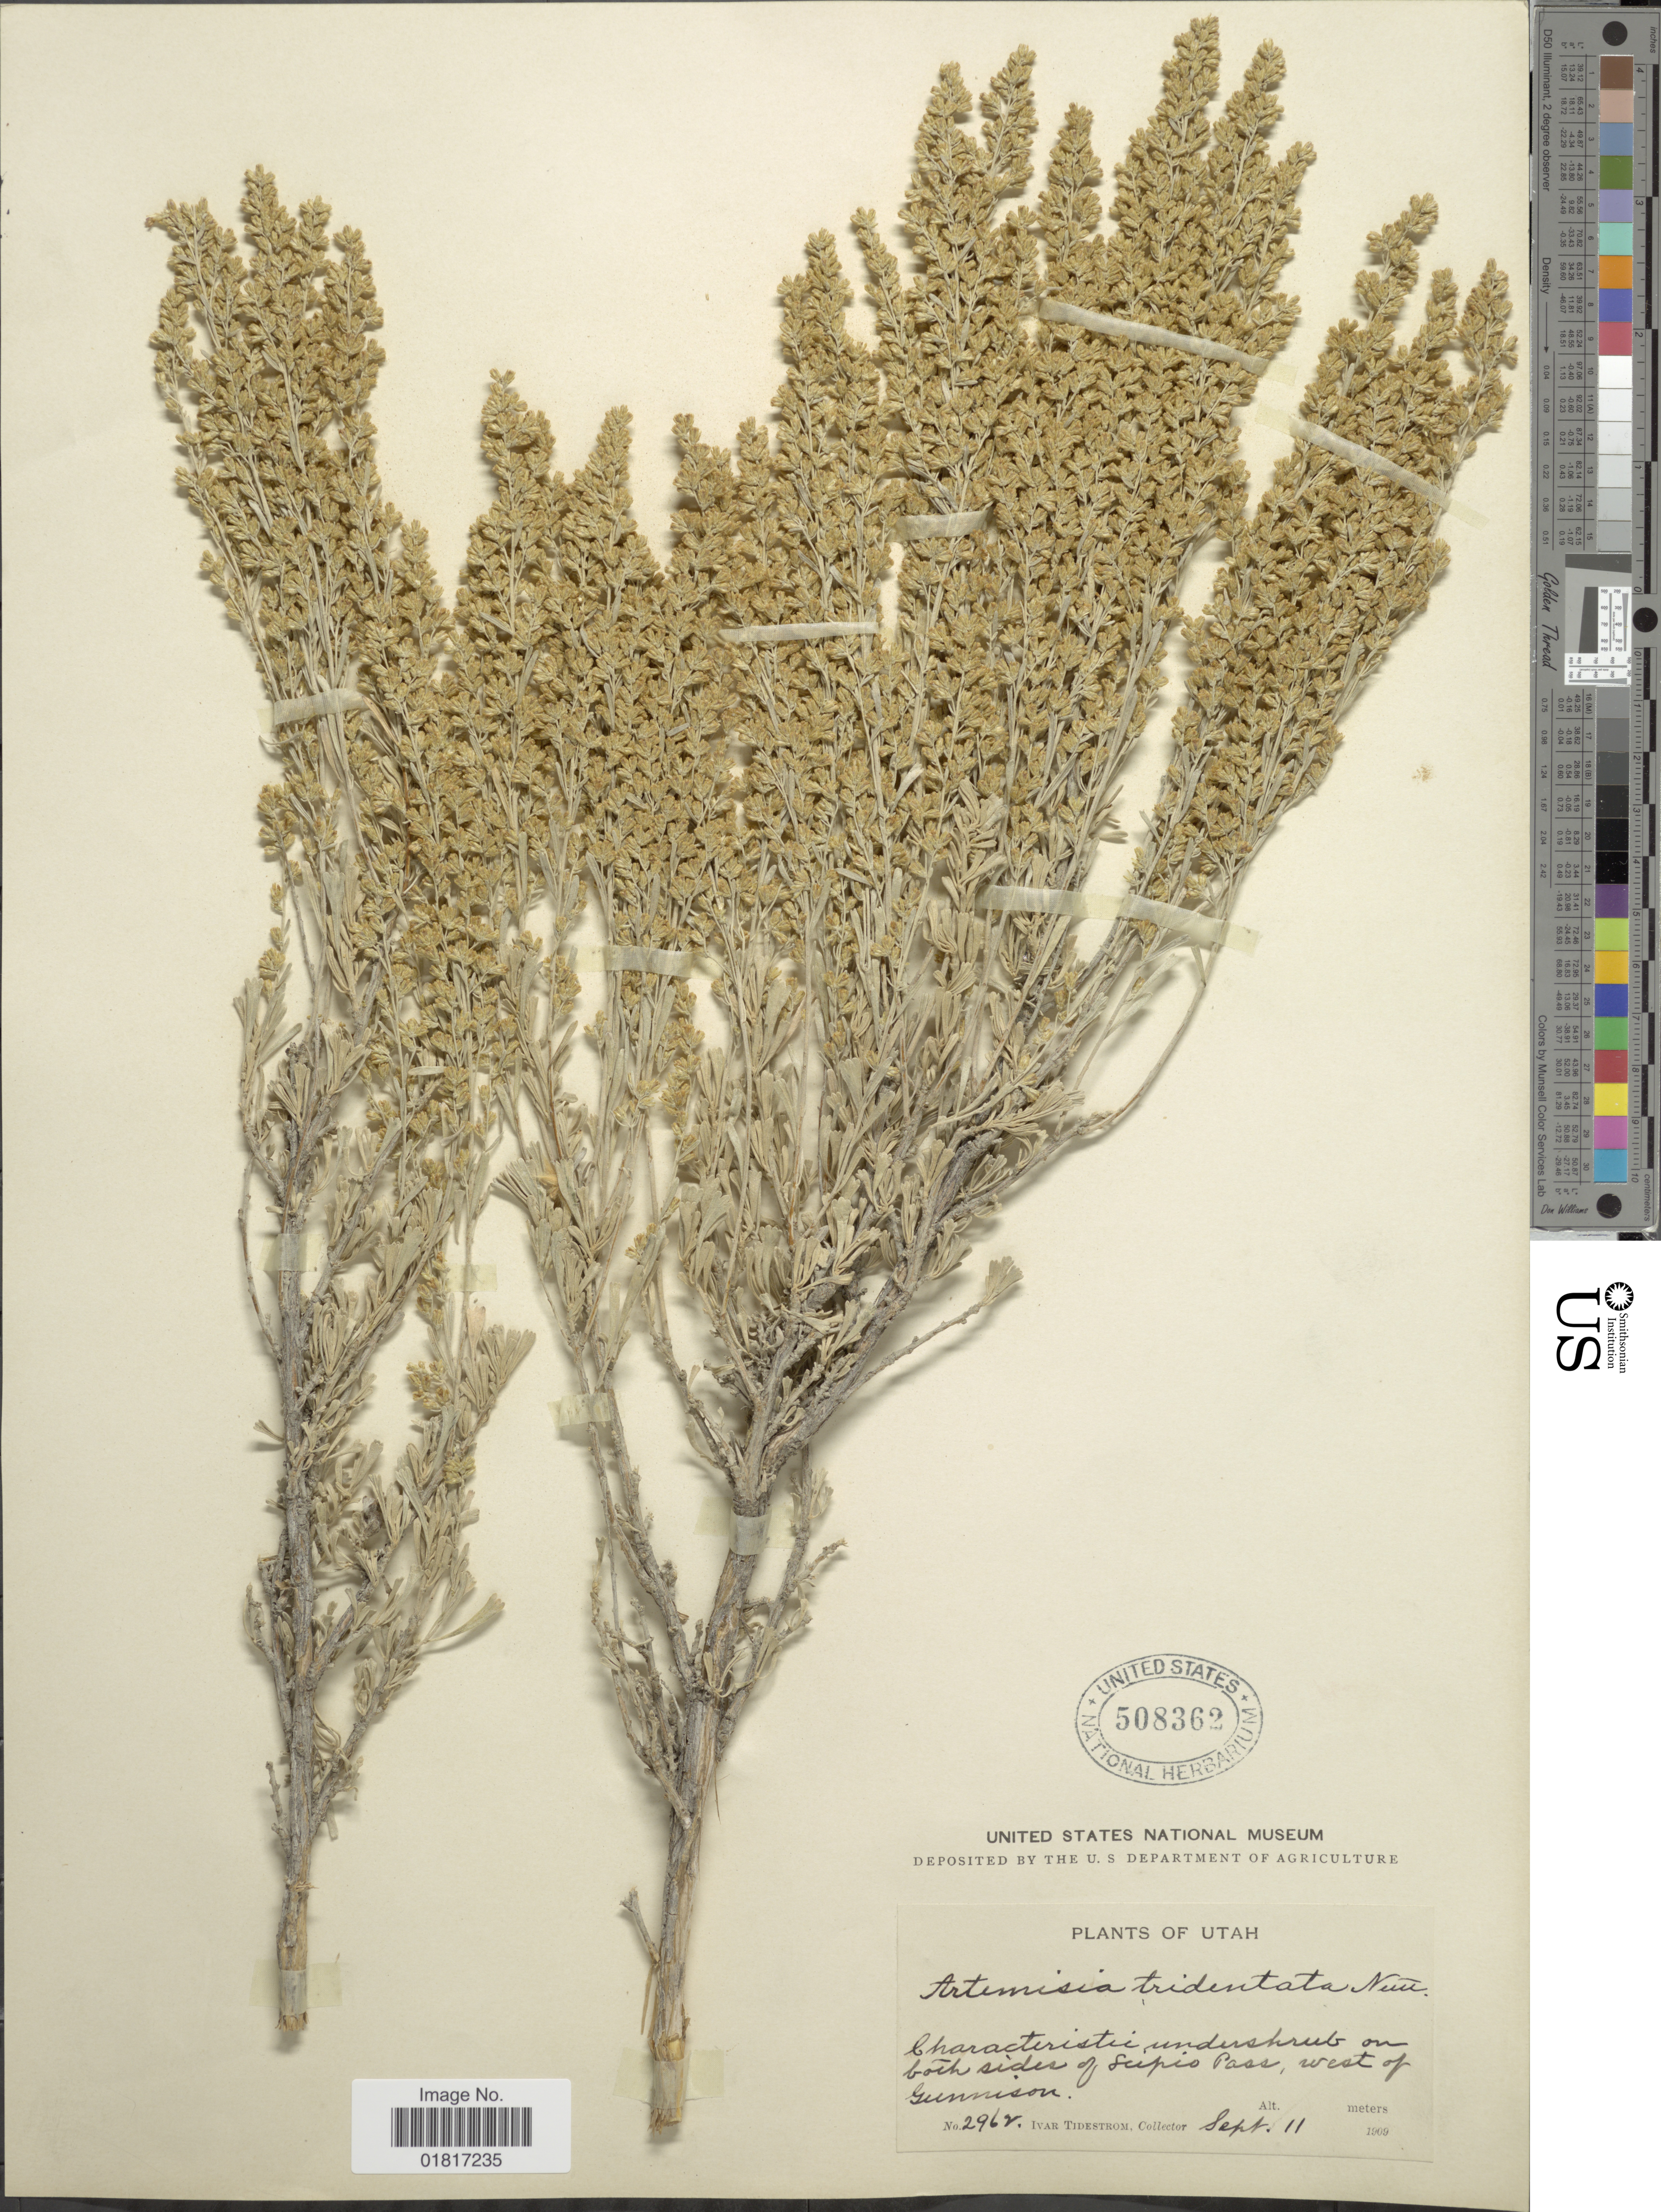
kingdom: Plantae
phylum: Tracheophyta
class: Magnoliopsida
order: Asterales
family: Asteraceae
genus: Artemisia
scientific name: Artemisia tridentata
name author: Nutt.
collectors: I. F. Tidestrom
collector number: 2962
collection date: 1909-09-11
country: United States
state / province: Utah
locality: Characteristic undershrub on both sides of supio Pass, west of Gunnison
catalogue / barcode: US 508362